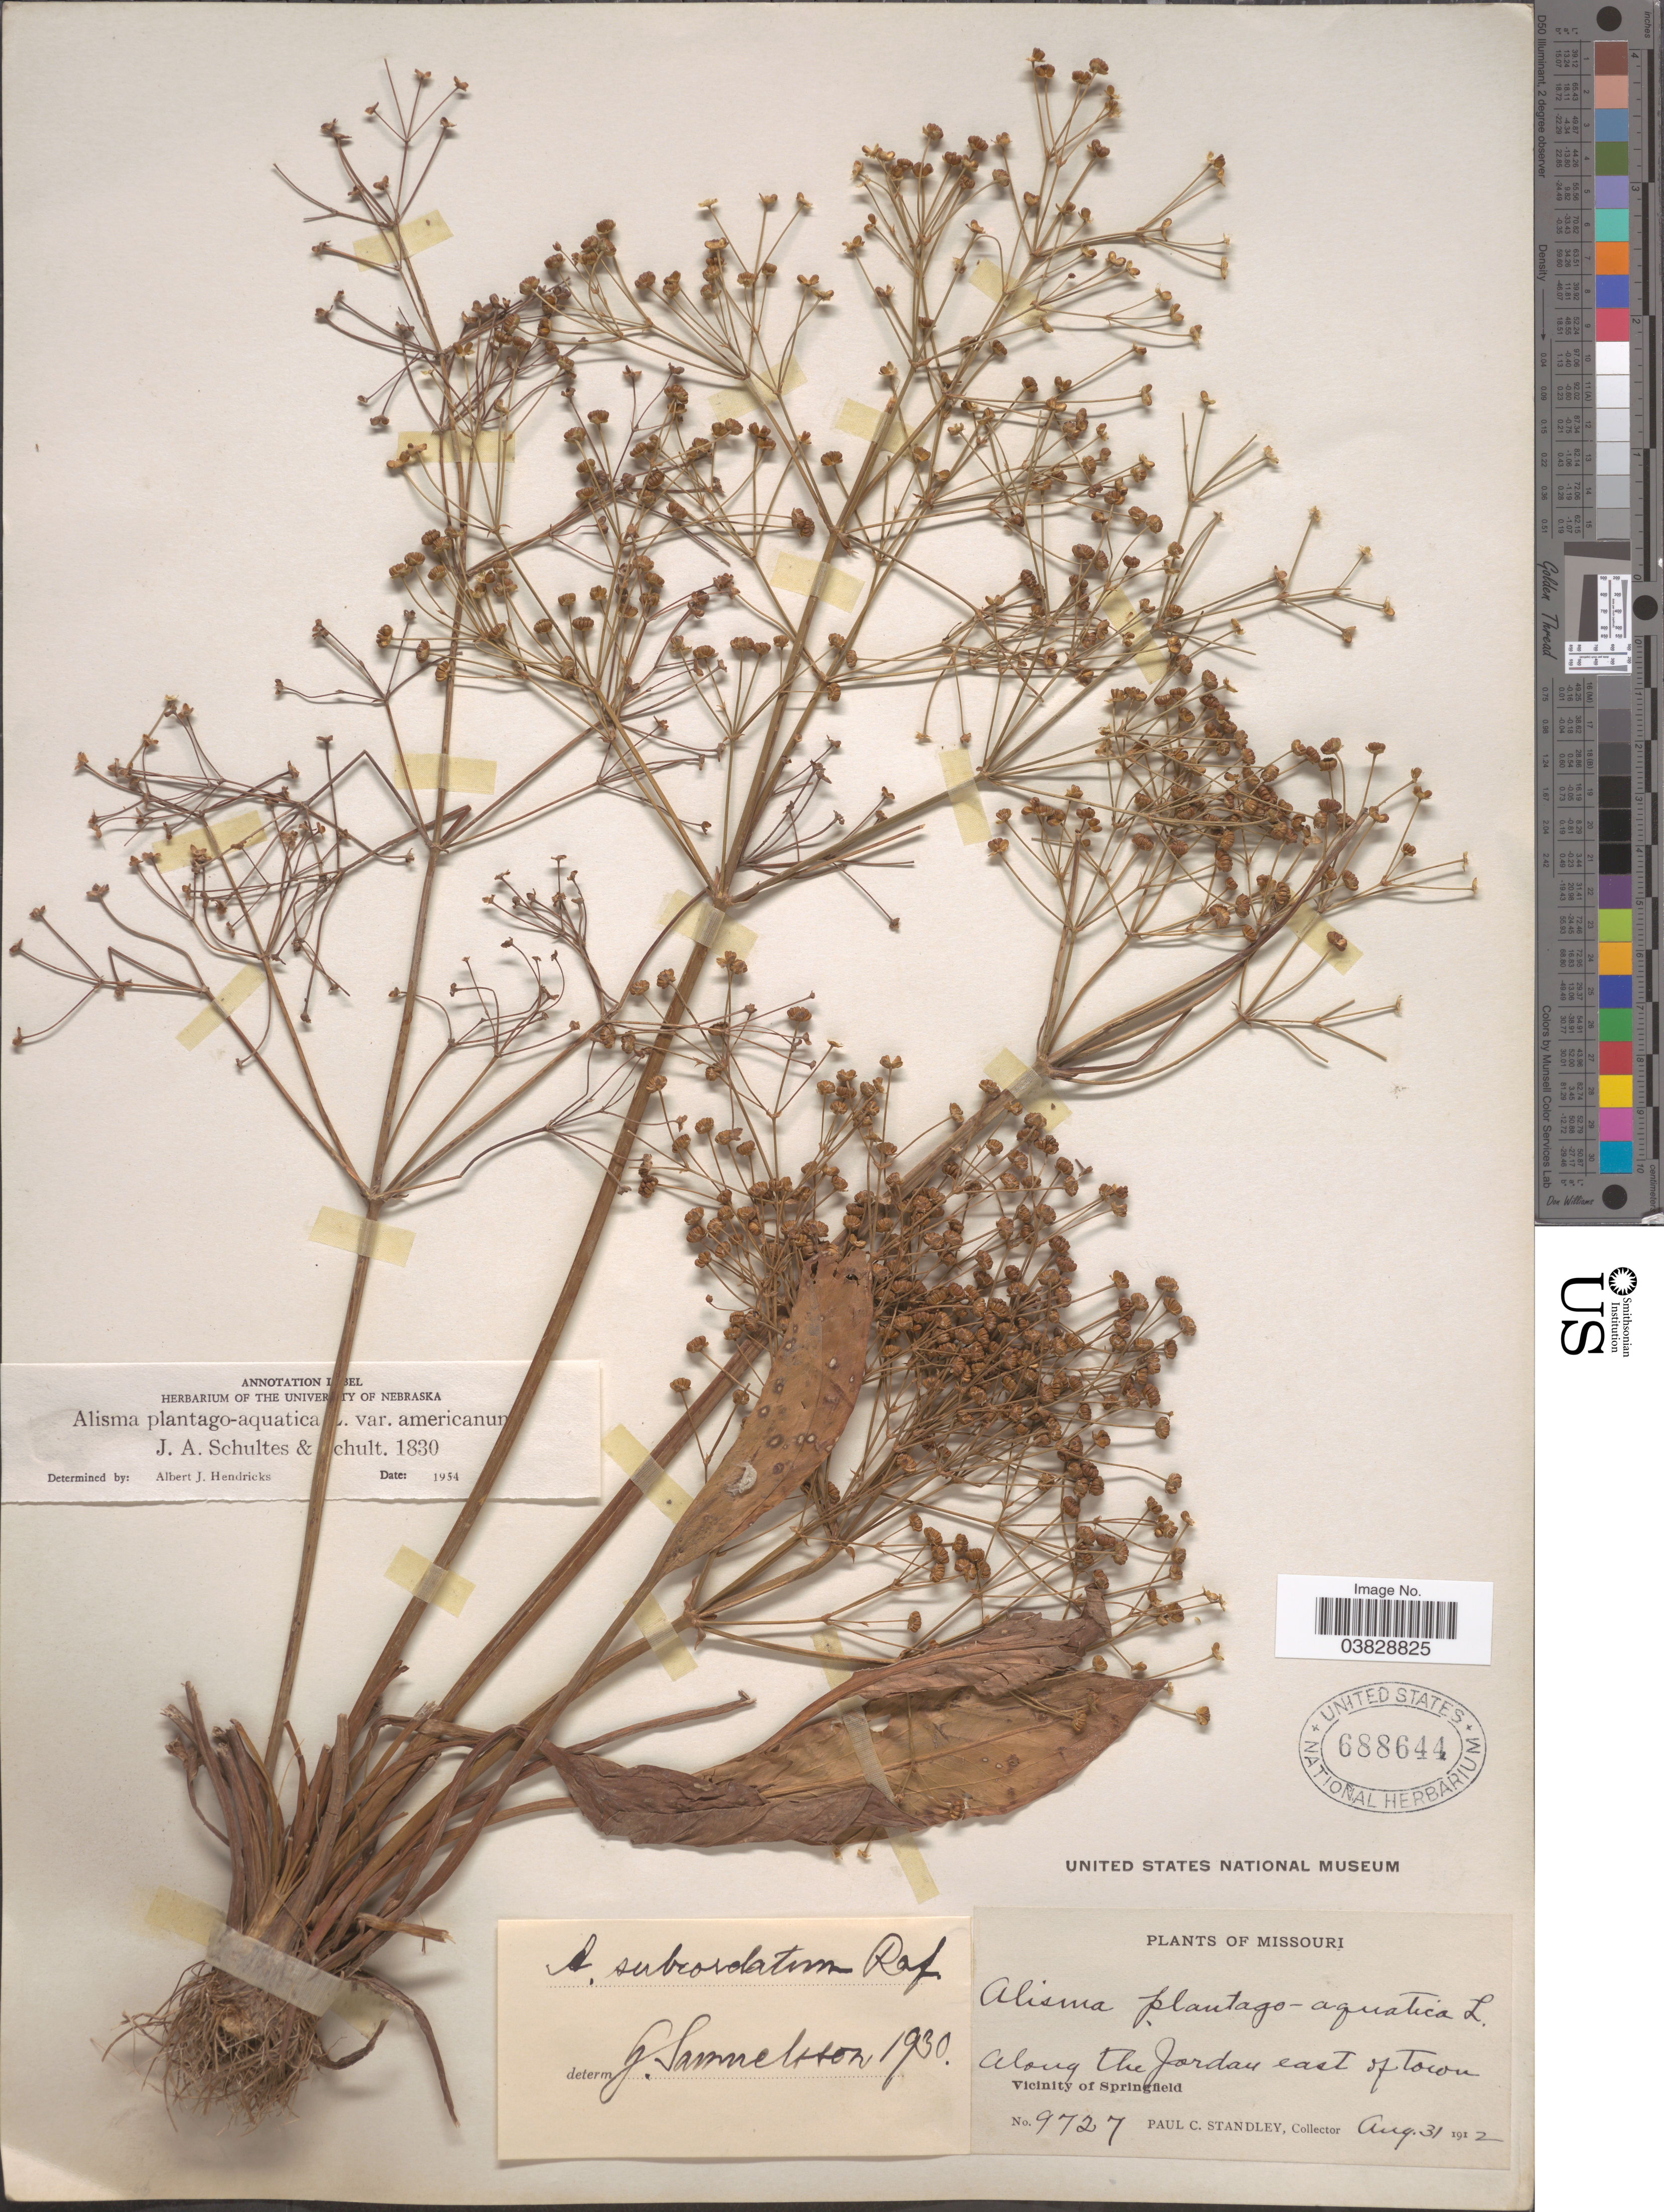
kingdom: Plantae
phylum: Tracheophyta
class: Liliopsida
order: Alismatales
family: Alismataceae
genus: Alisma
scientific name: Alisma plantago-aquatica var. americanum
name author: L.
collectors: P. C. Standley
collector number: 9727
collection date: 1912-08-31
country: United States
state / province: Missouri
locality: Along the Jordan east of Town. Vicinity of Springfield.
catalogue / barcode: US 688644